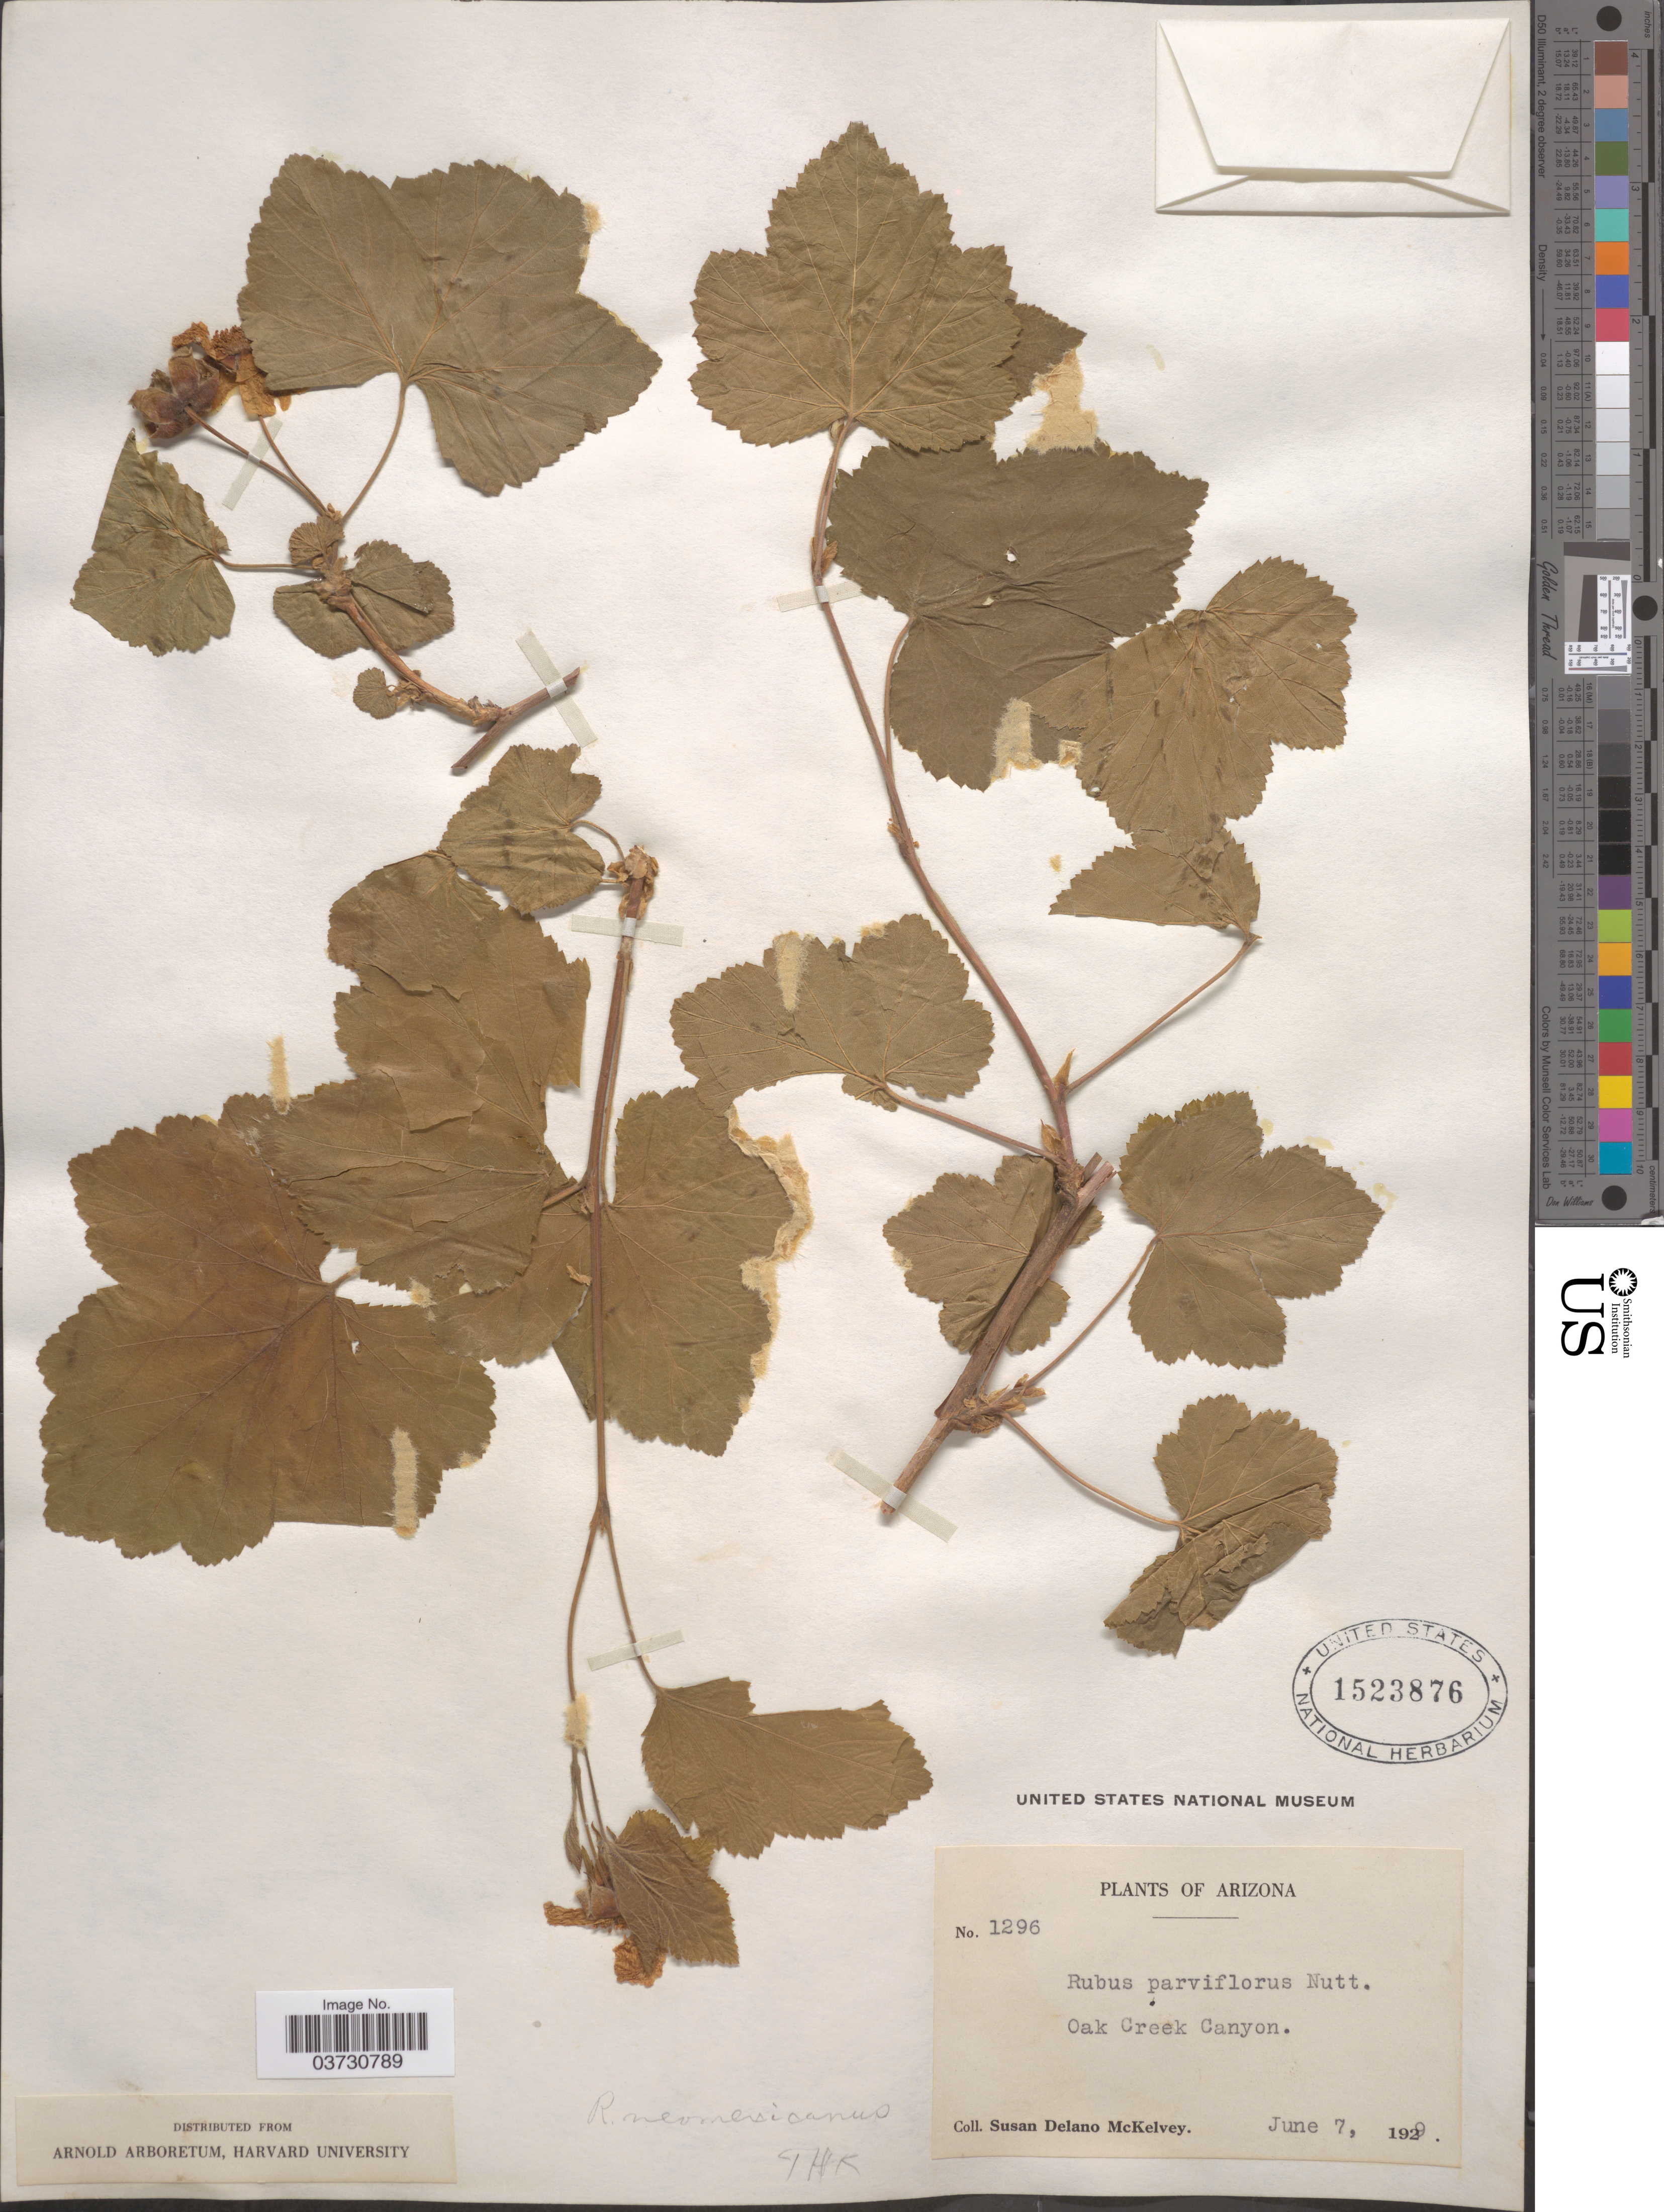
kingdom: Plantae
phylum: Tracheophyta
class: Magnoliopsida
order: Rosales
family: Rosaceae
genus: Rubus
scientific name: Rubus neomexicanus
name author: A. Gray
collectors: S. A. McKelvey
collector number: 1296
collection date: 1929-06-07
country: United States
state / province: Arizona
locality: Oak Creek Canyon.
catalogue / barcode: US 1523876